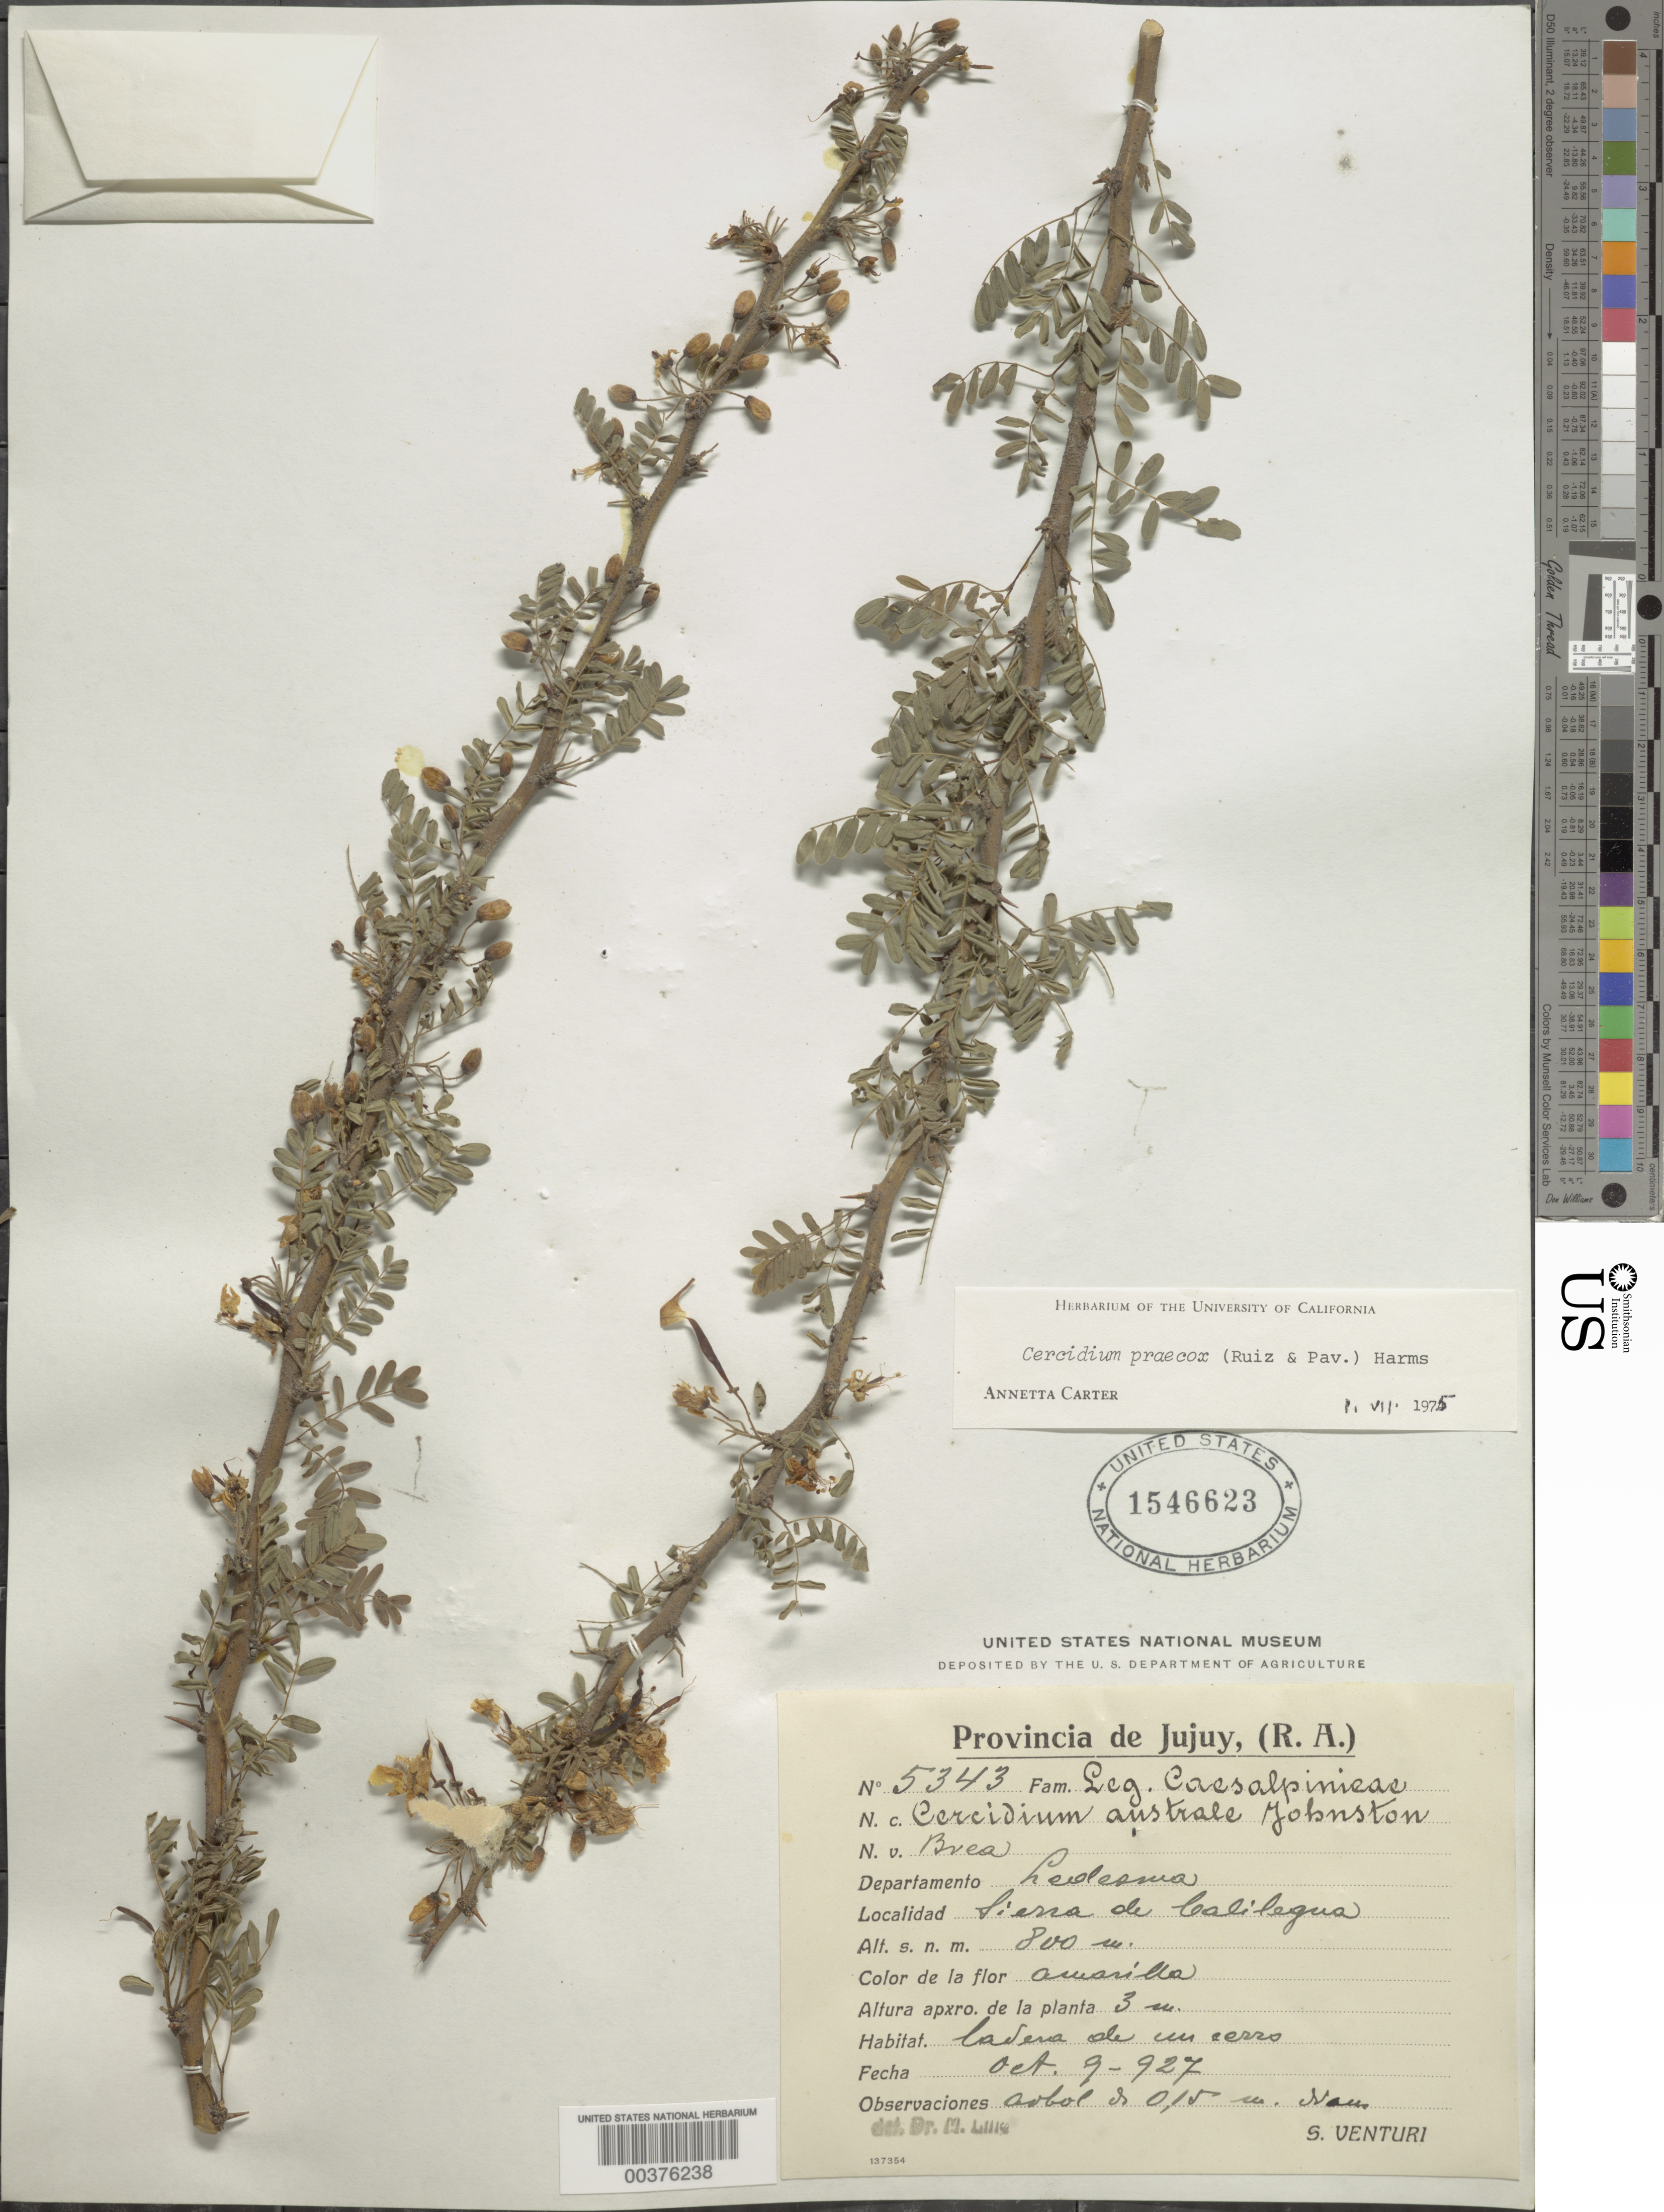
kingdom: Plantae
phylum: Tracheophyta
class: Magnoliopsida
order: Fabales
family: Fabaceae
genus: Parkinsonia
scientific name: Parkinsonia praecox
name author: (Ruiz & Pav.) J.E. Hawkins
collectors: S. Venturi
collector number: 5343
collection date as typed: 09 Oct 1927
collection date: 1927-10-09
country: Argentina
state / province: Jujuy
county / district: Ledesma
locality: Sierra de Calilegua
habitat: Ladera de un cerro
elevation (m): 800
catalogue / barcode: US 1546623